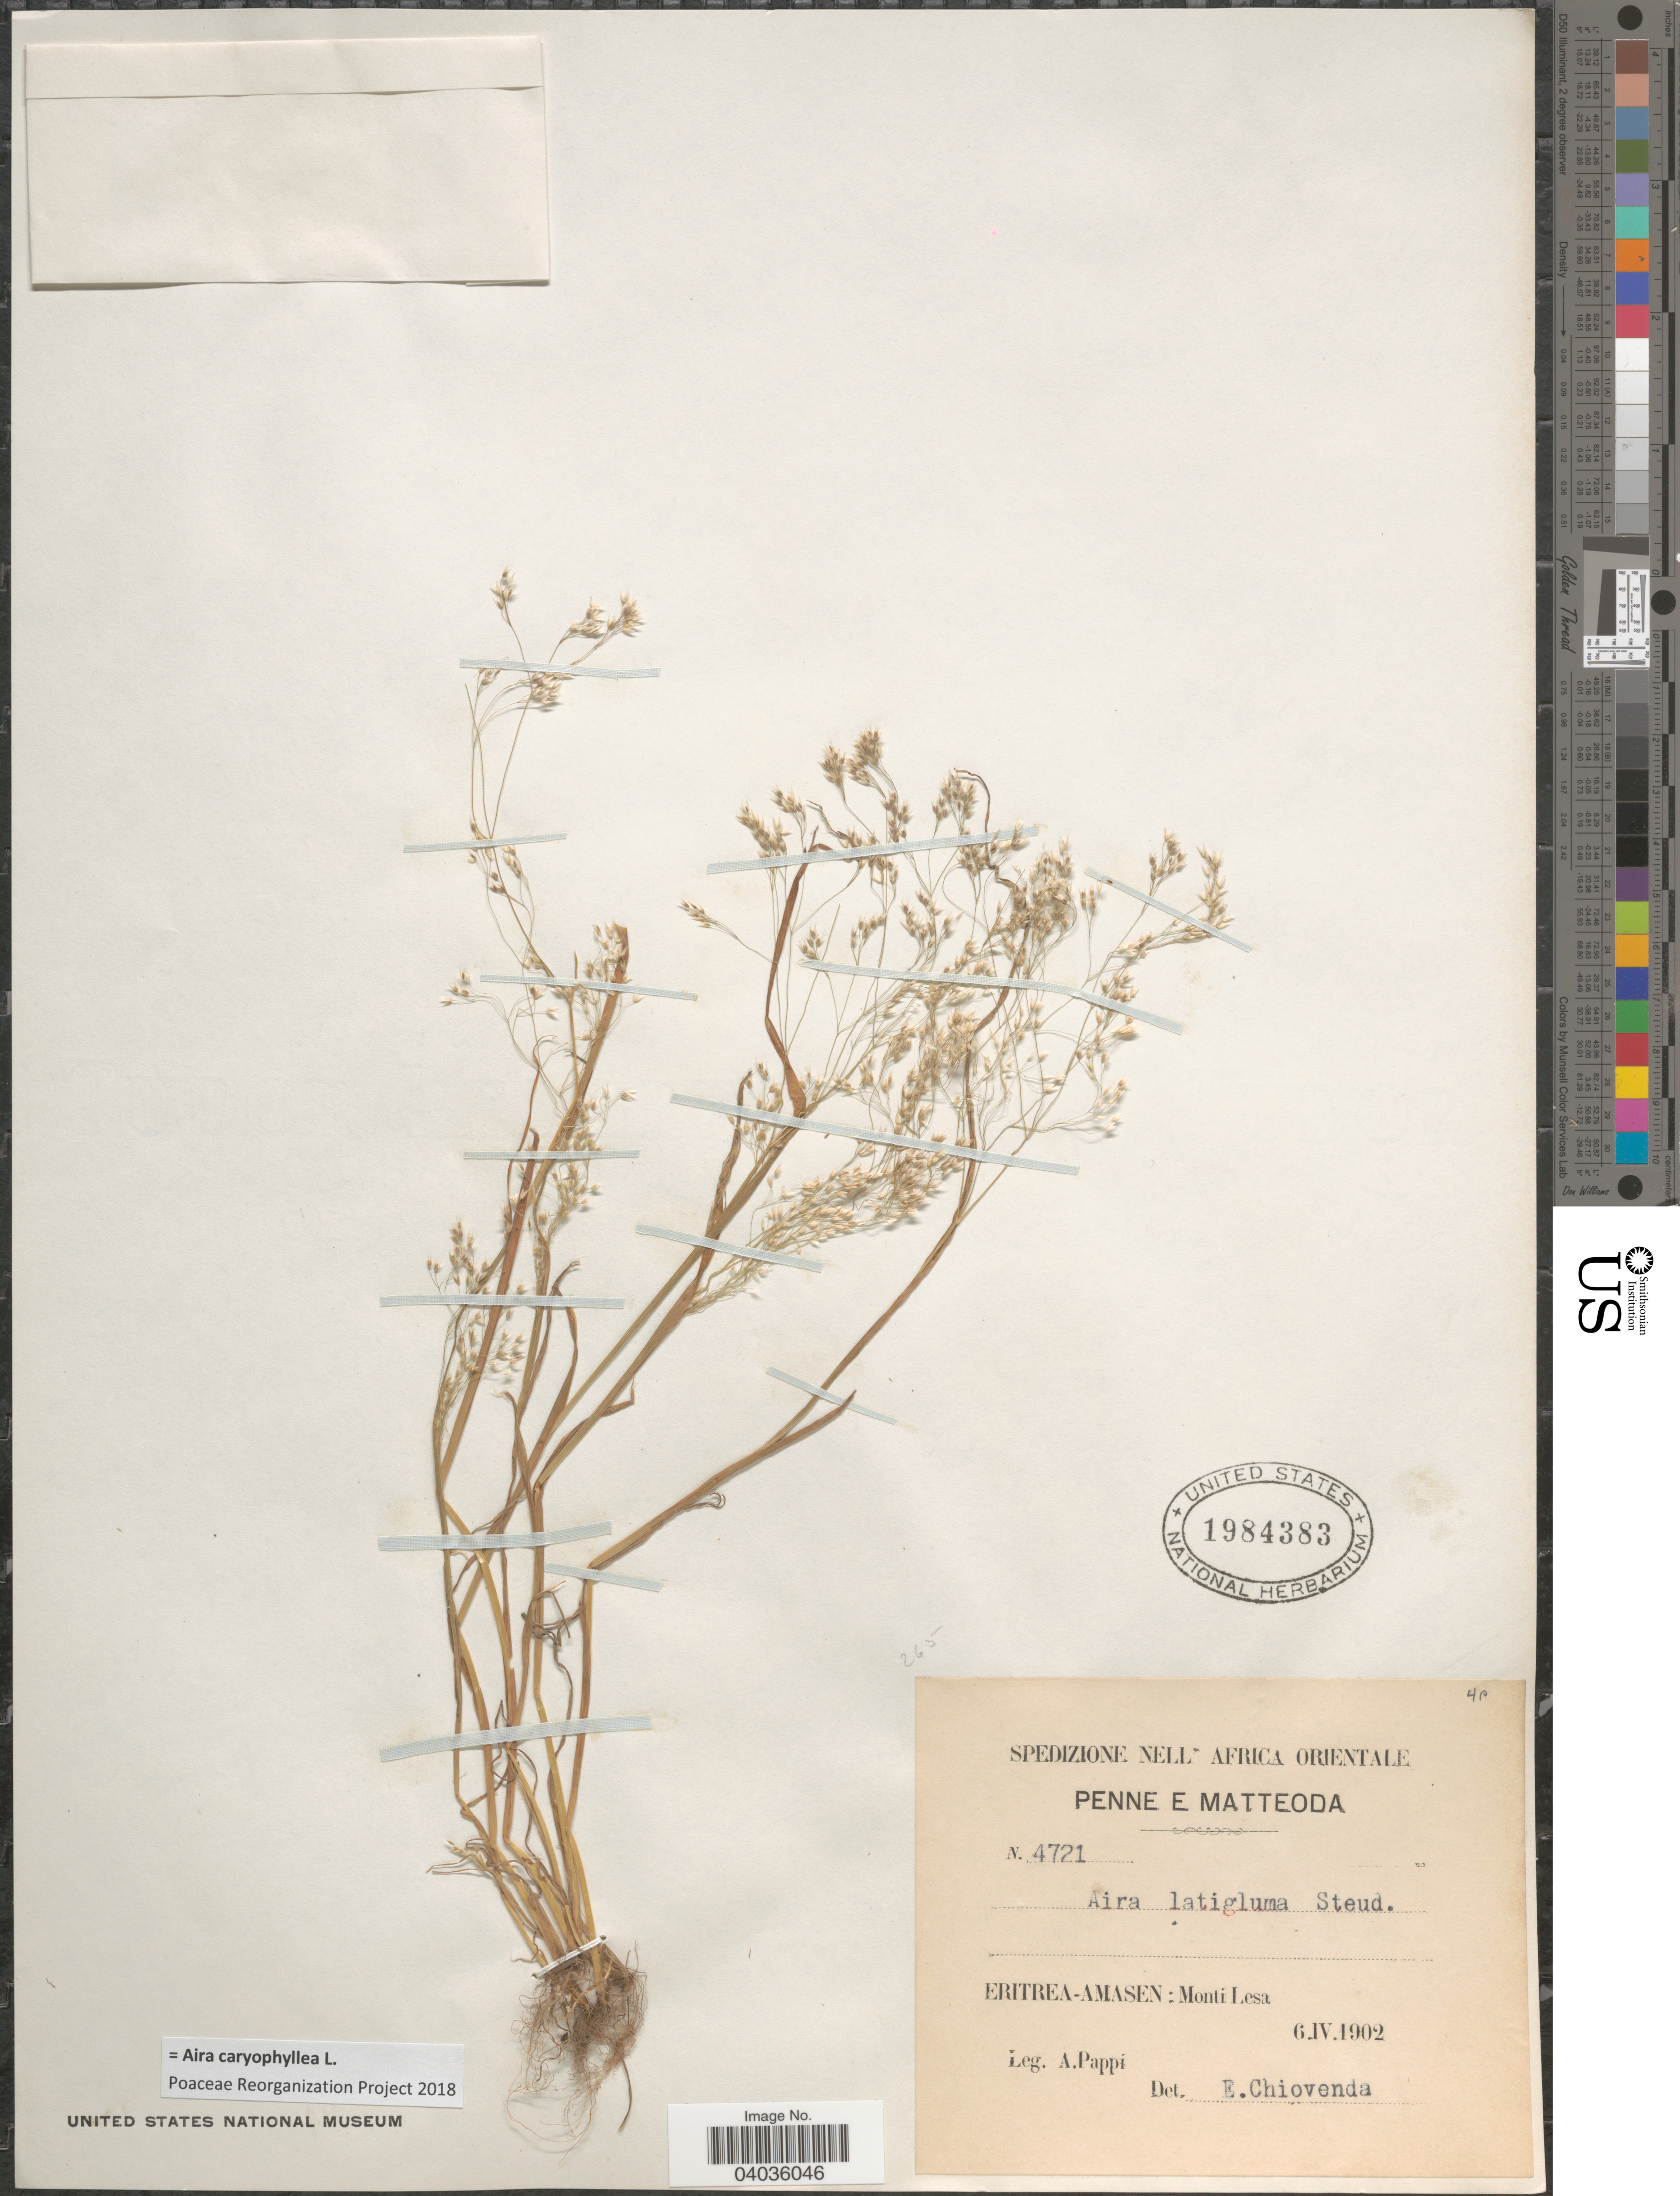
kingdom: Plantae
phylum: Tracheophyta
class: Liliopsida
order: Poales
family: Poaceae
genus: Aira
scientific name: Aira caryophyllea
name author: L.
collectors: A. Pappi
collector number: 4721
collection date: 1902-04-06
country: Eritrea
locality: Africa Orientale. Eritrea-Amasen: Monti Lesa.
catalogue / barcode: US 1984383